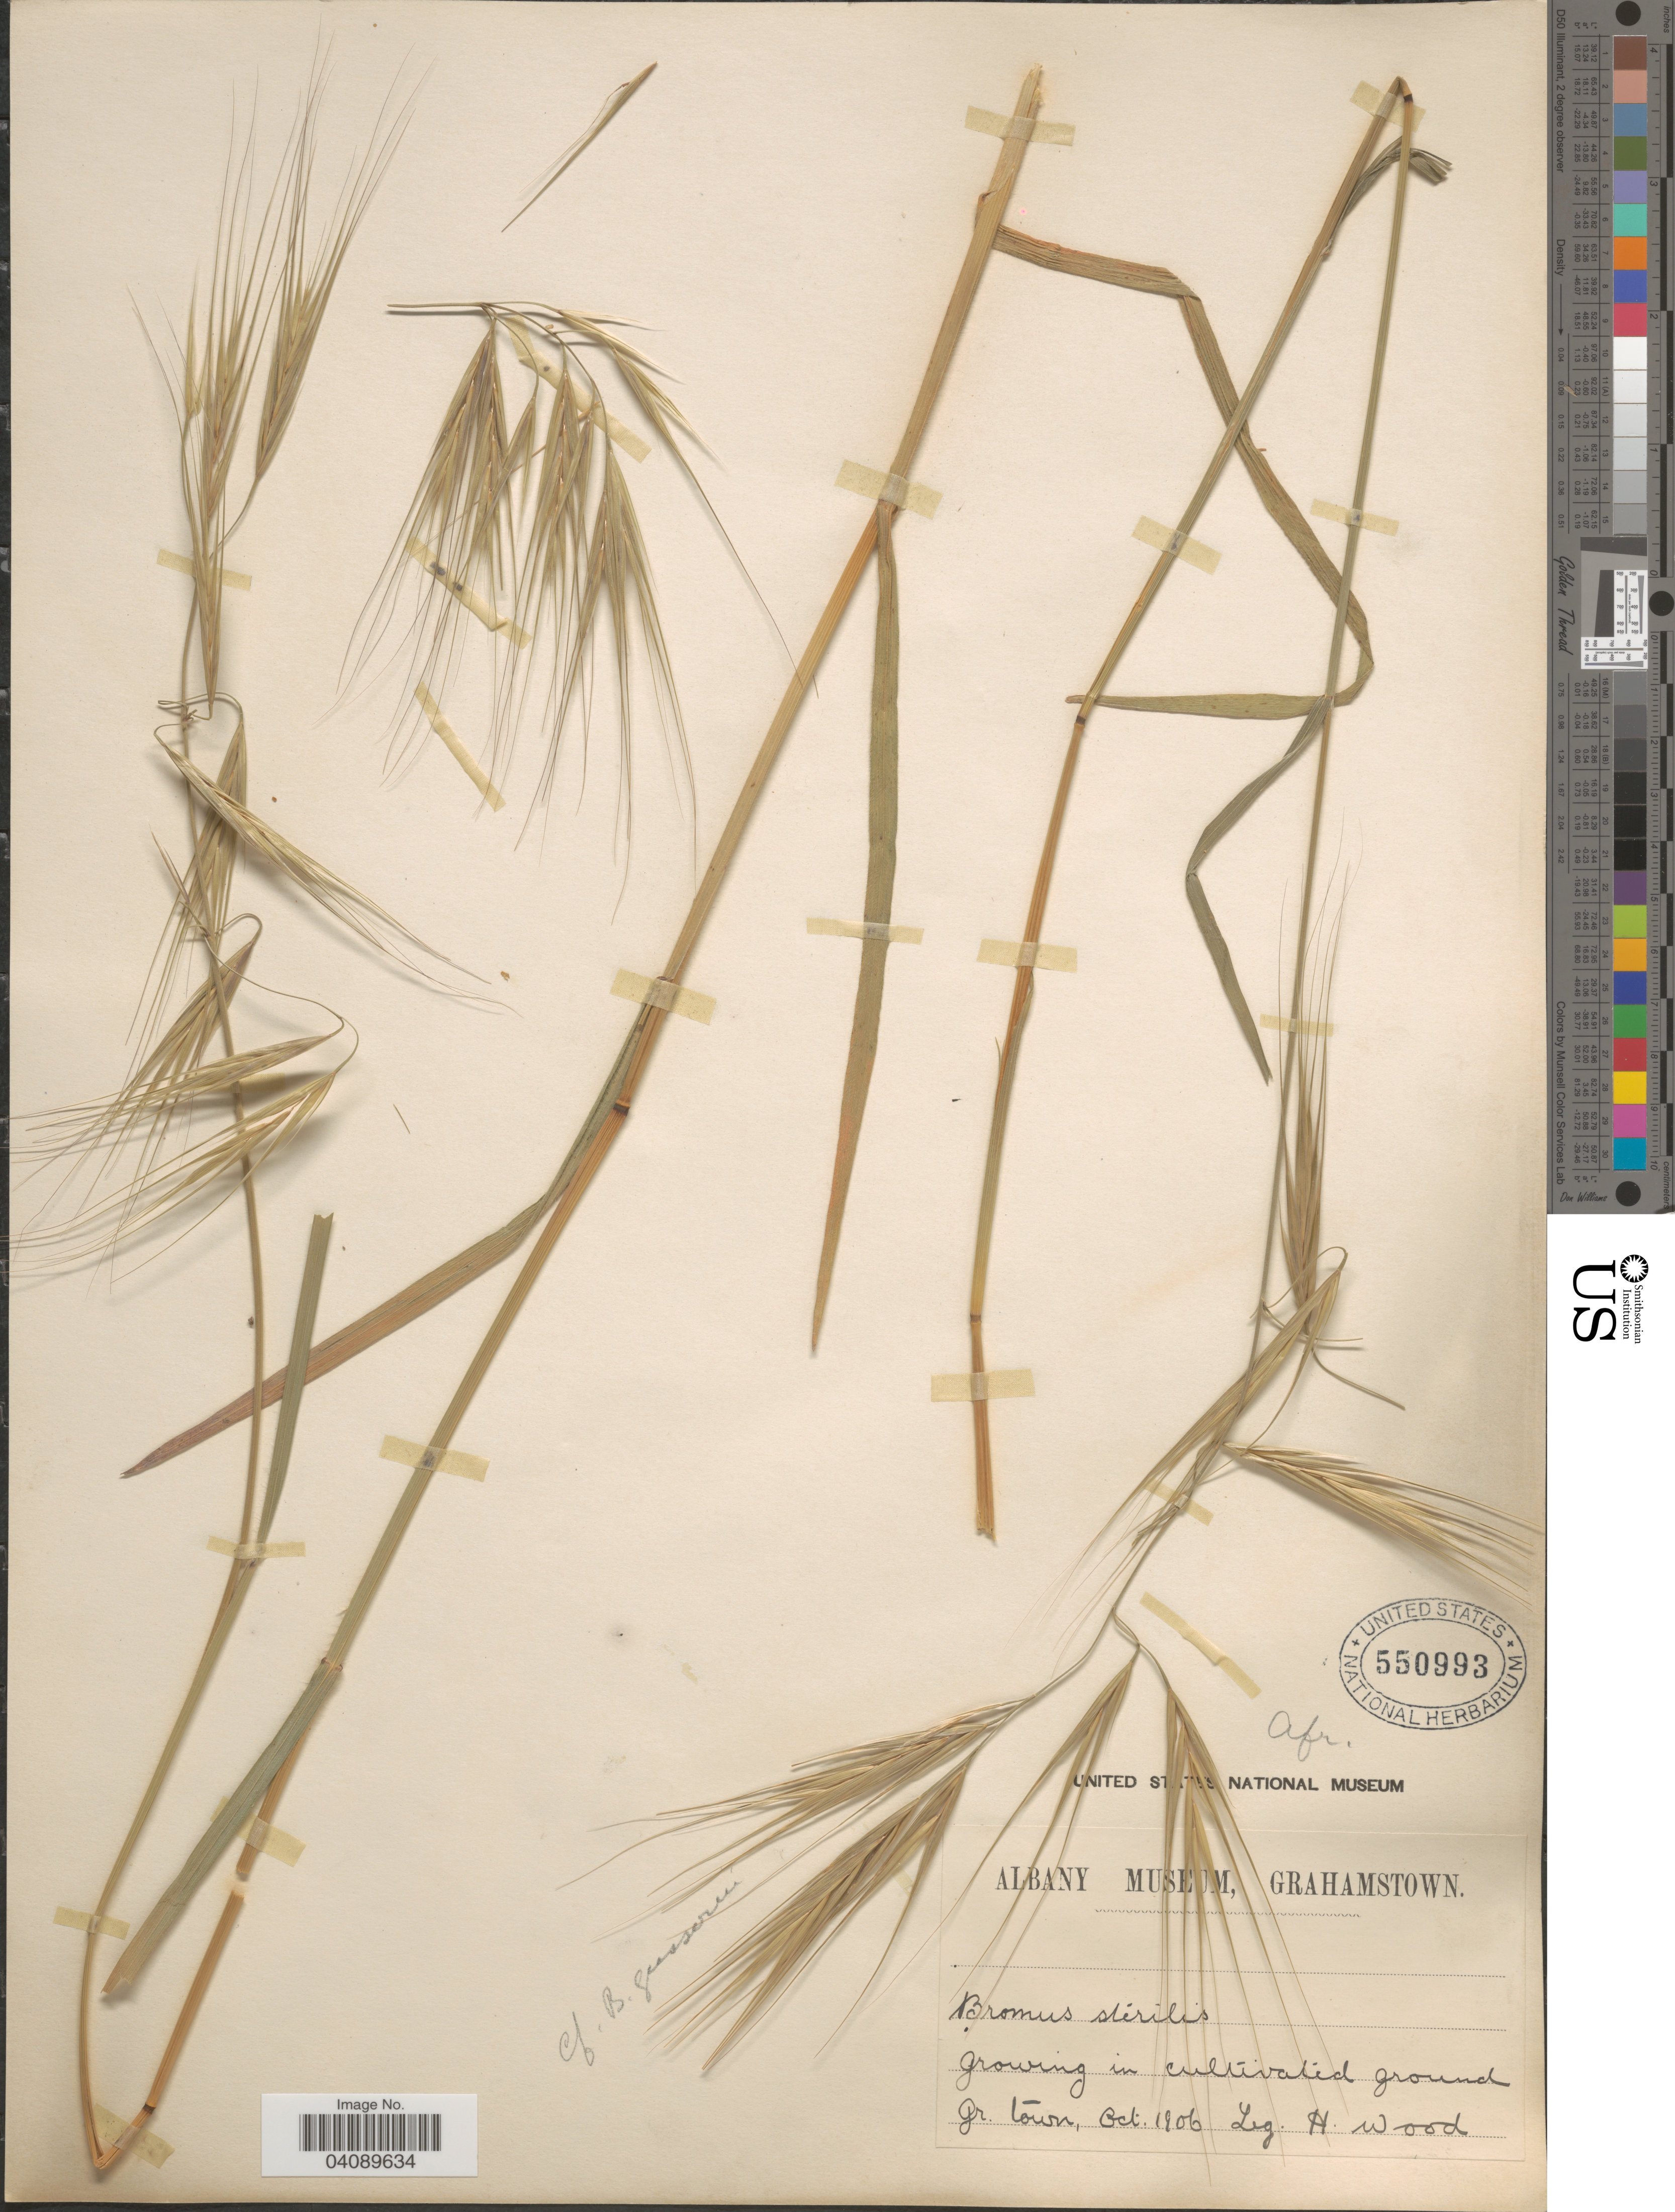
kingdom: Plantae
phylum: Tracheophyta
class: Liliopsida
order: Poales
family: Poaceae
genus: Bromus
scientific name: Bromus sterilis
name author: L.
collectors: H. Wood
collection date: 1906-10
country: South Africa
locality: Afr. Growing in cultivated ground. Grahamstown.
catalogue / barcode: US 550993